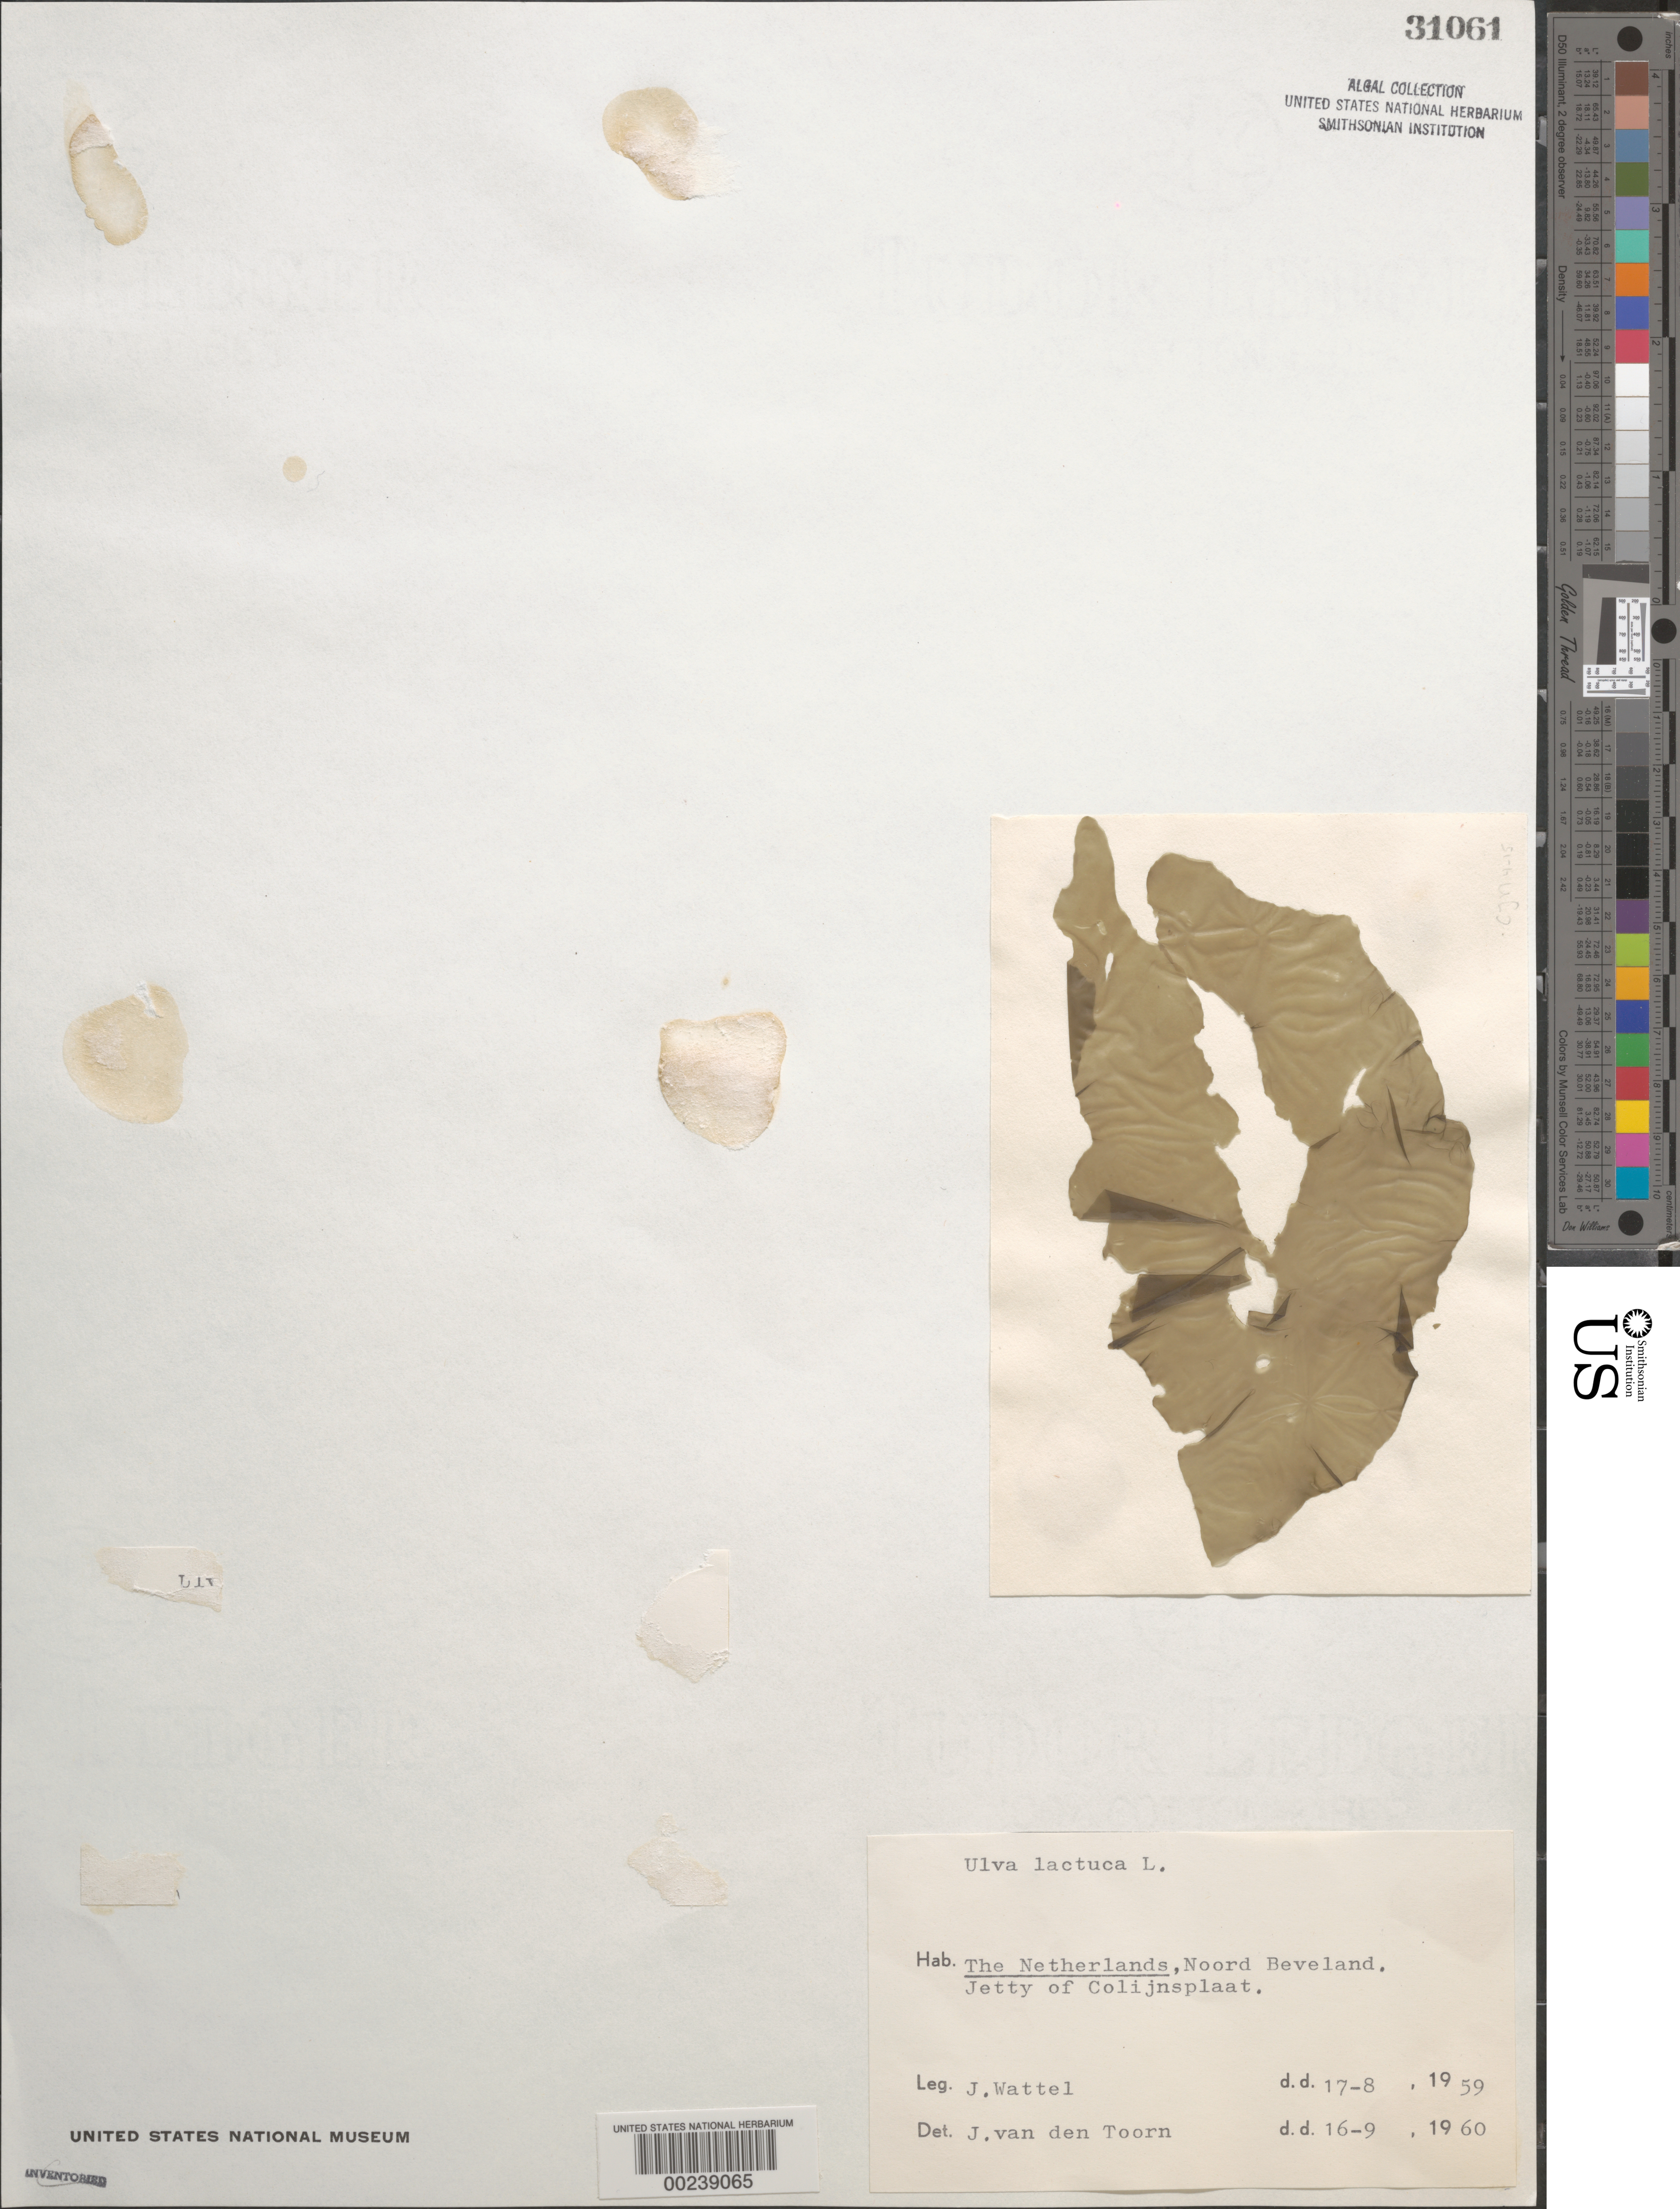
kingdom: Plantae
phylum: Chlorophyta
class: Ulvophyceae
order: Ulvales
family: Ulvaceae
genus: Ulva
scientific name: Ulva lactuca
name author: L.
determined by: Van Toorn, J. den.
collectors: J. Wattel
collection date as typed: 17 Aug 1959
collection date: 1959-08-17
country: Netherlands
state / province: Zeeland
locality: Colijnsplaat, noord beveland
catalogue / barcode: US 31061